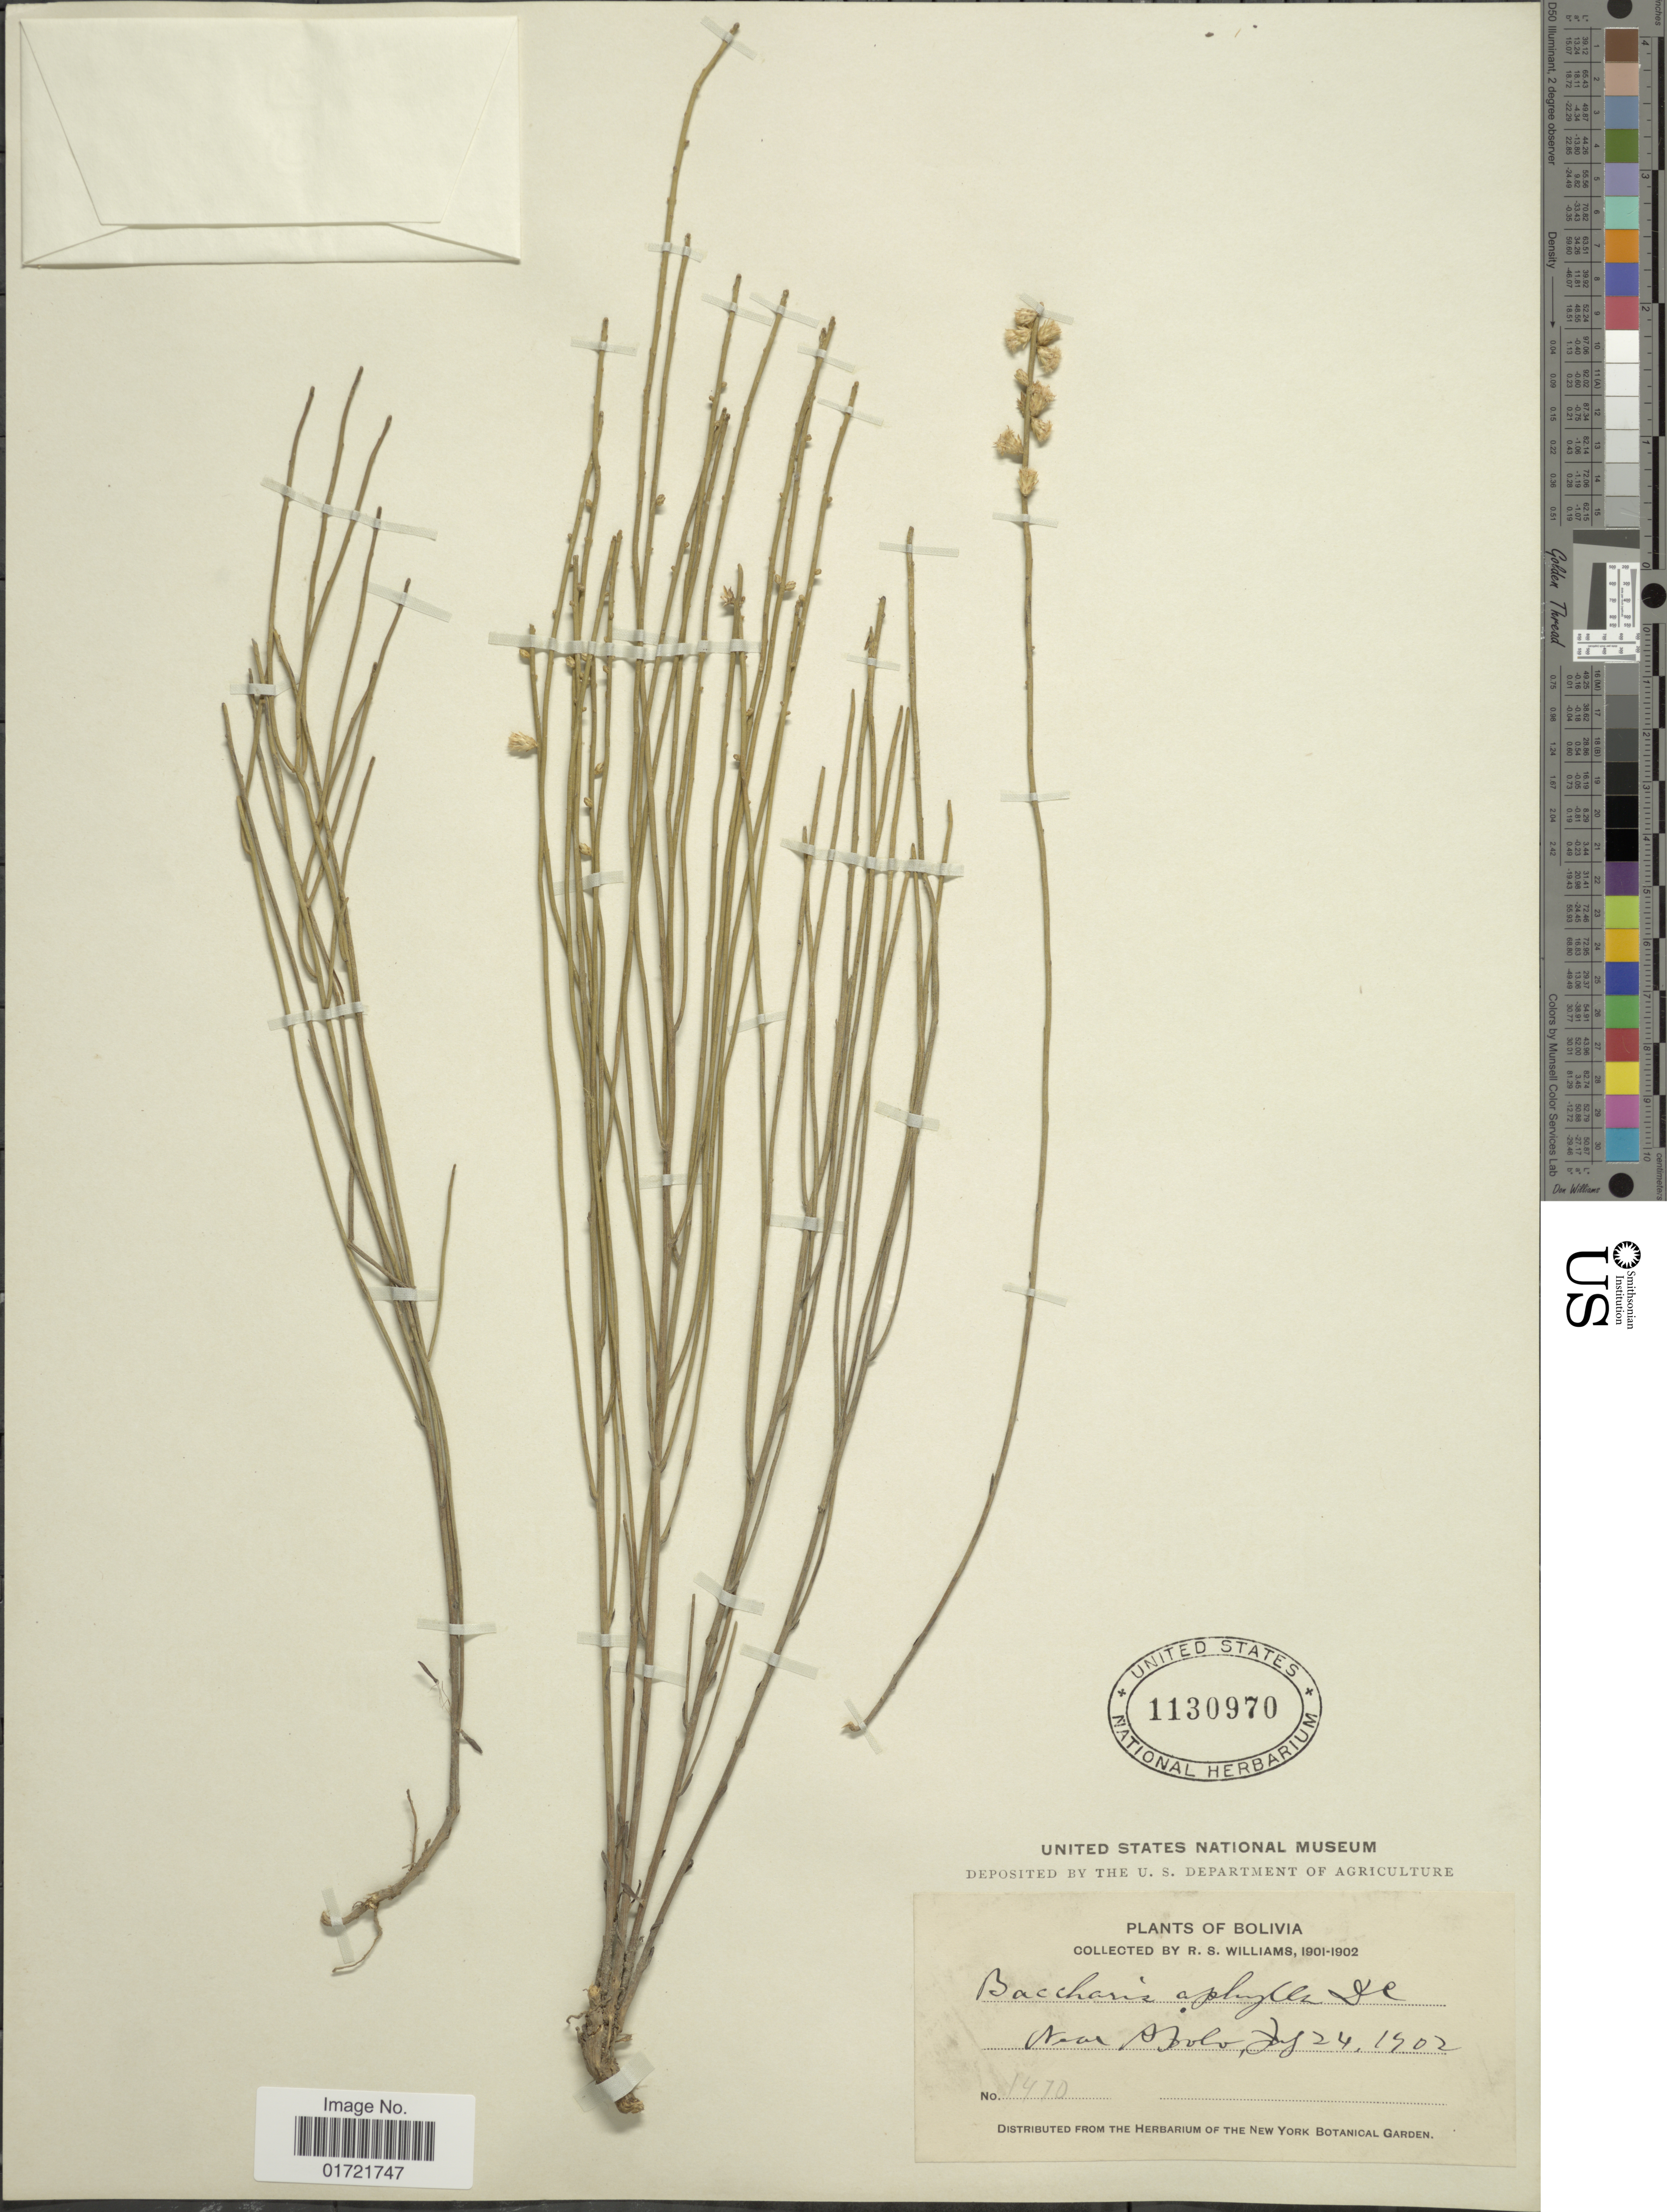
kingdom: Plantae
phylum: Tracheophyta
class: Magnoliopsida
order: Asterales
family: Asteraceae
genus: Baccharis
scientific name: Baccharis aphylla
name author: (Vell.) DC.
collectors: R. S. Williams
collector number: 1470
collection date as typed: Jul. 24, 1902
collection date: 1902-07-24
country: Bolivia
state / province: La Paz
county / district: Franz Tamayo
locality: Near Apolo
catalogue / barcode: US 1130970